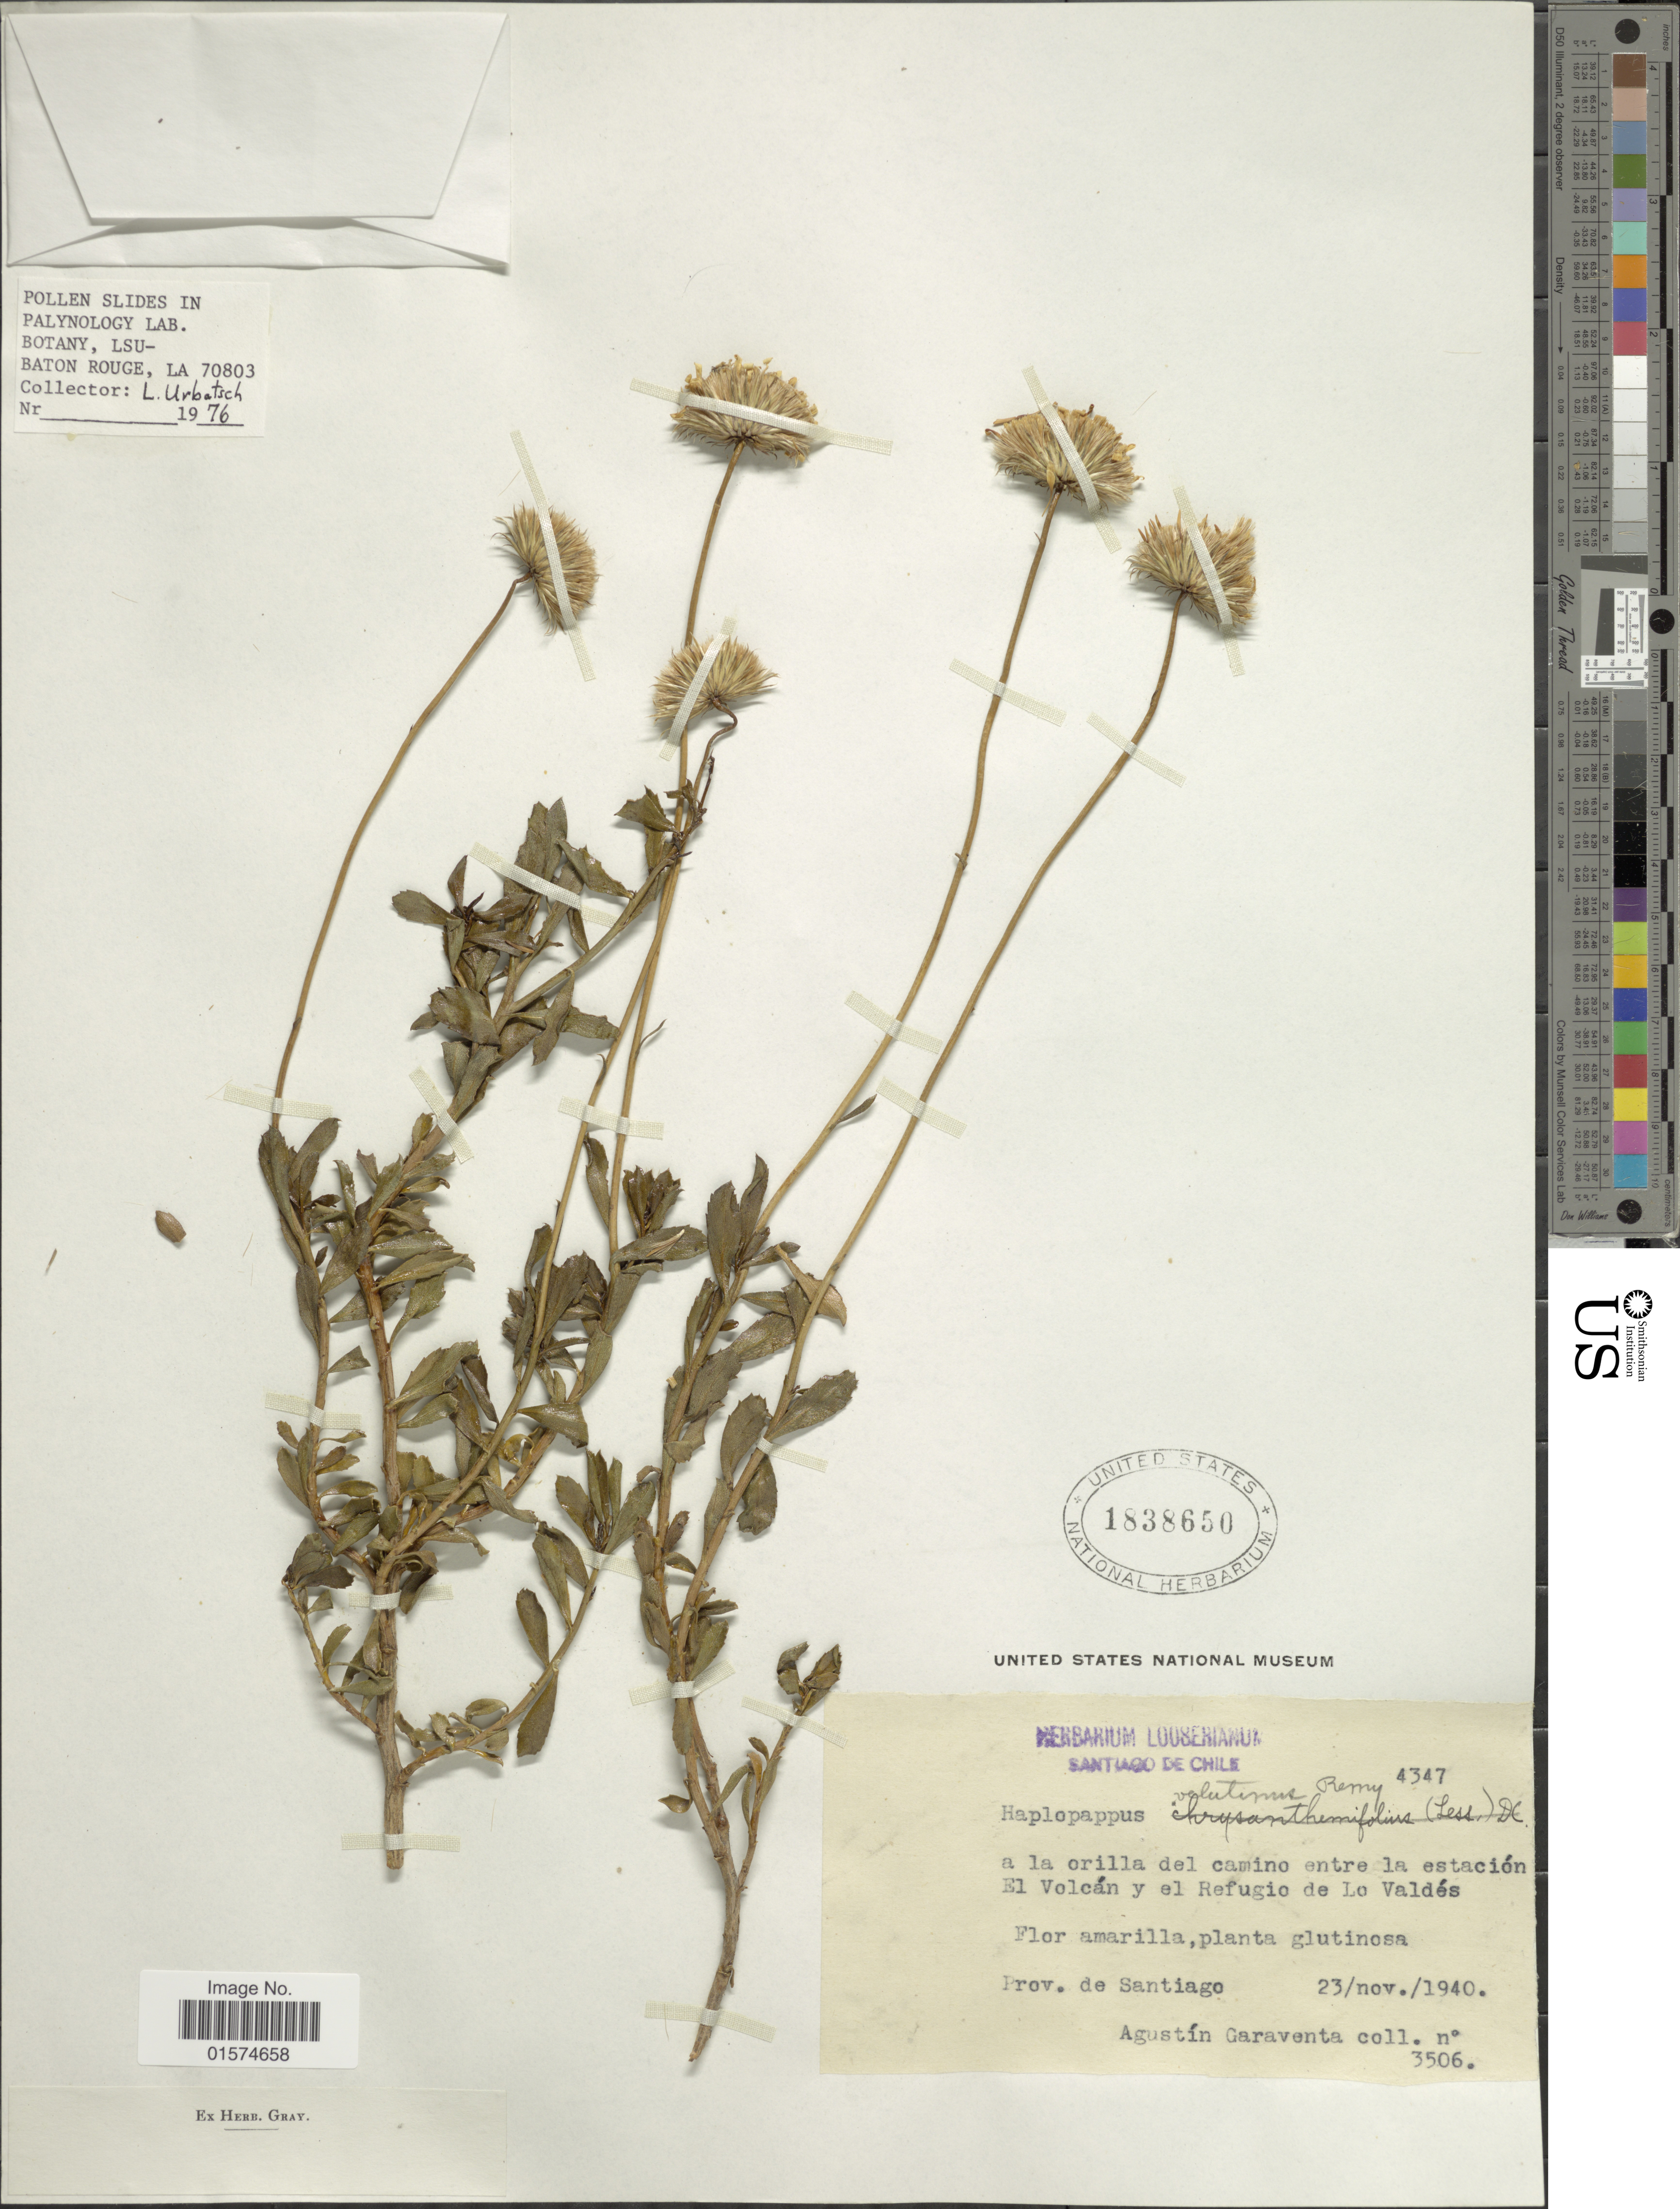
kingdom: Plantae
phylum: Tracheophyta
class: Magnoliopsida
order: Asterales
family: Asteraceae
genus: Haplopappus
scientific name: Haplopappus velutinus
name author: J. Rémy in Gay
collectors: A. Caraventa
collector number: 3506/4347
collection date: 1940-11-23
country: Chile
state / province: Región Metropolitana (RM)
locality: Santiago de Chile, a la orilla del camino entre la estación El Volcán y el Refugio de Lo Valdés, Prov. de Santiago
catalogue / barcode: US 1838650